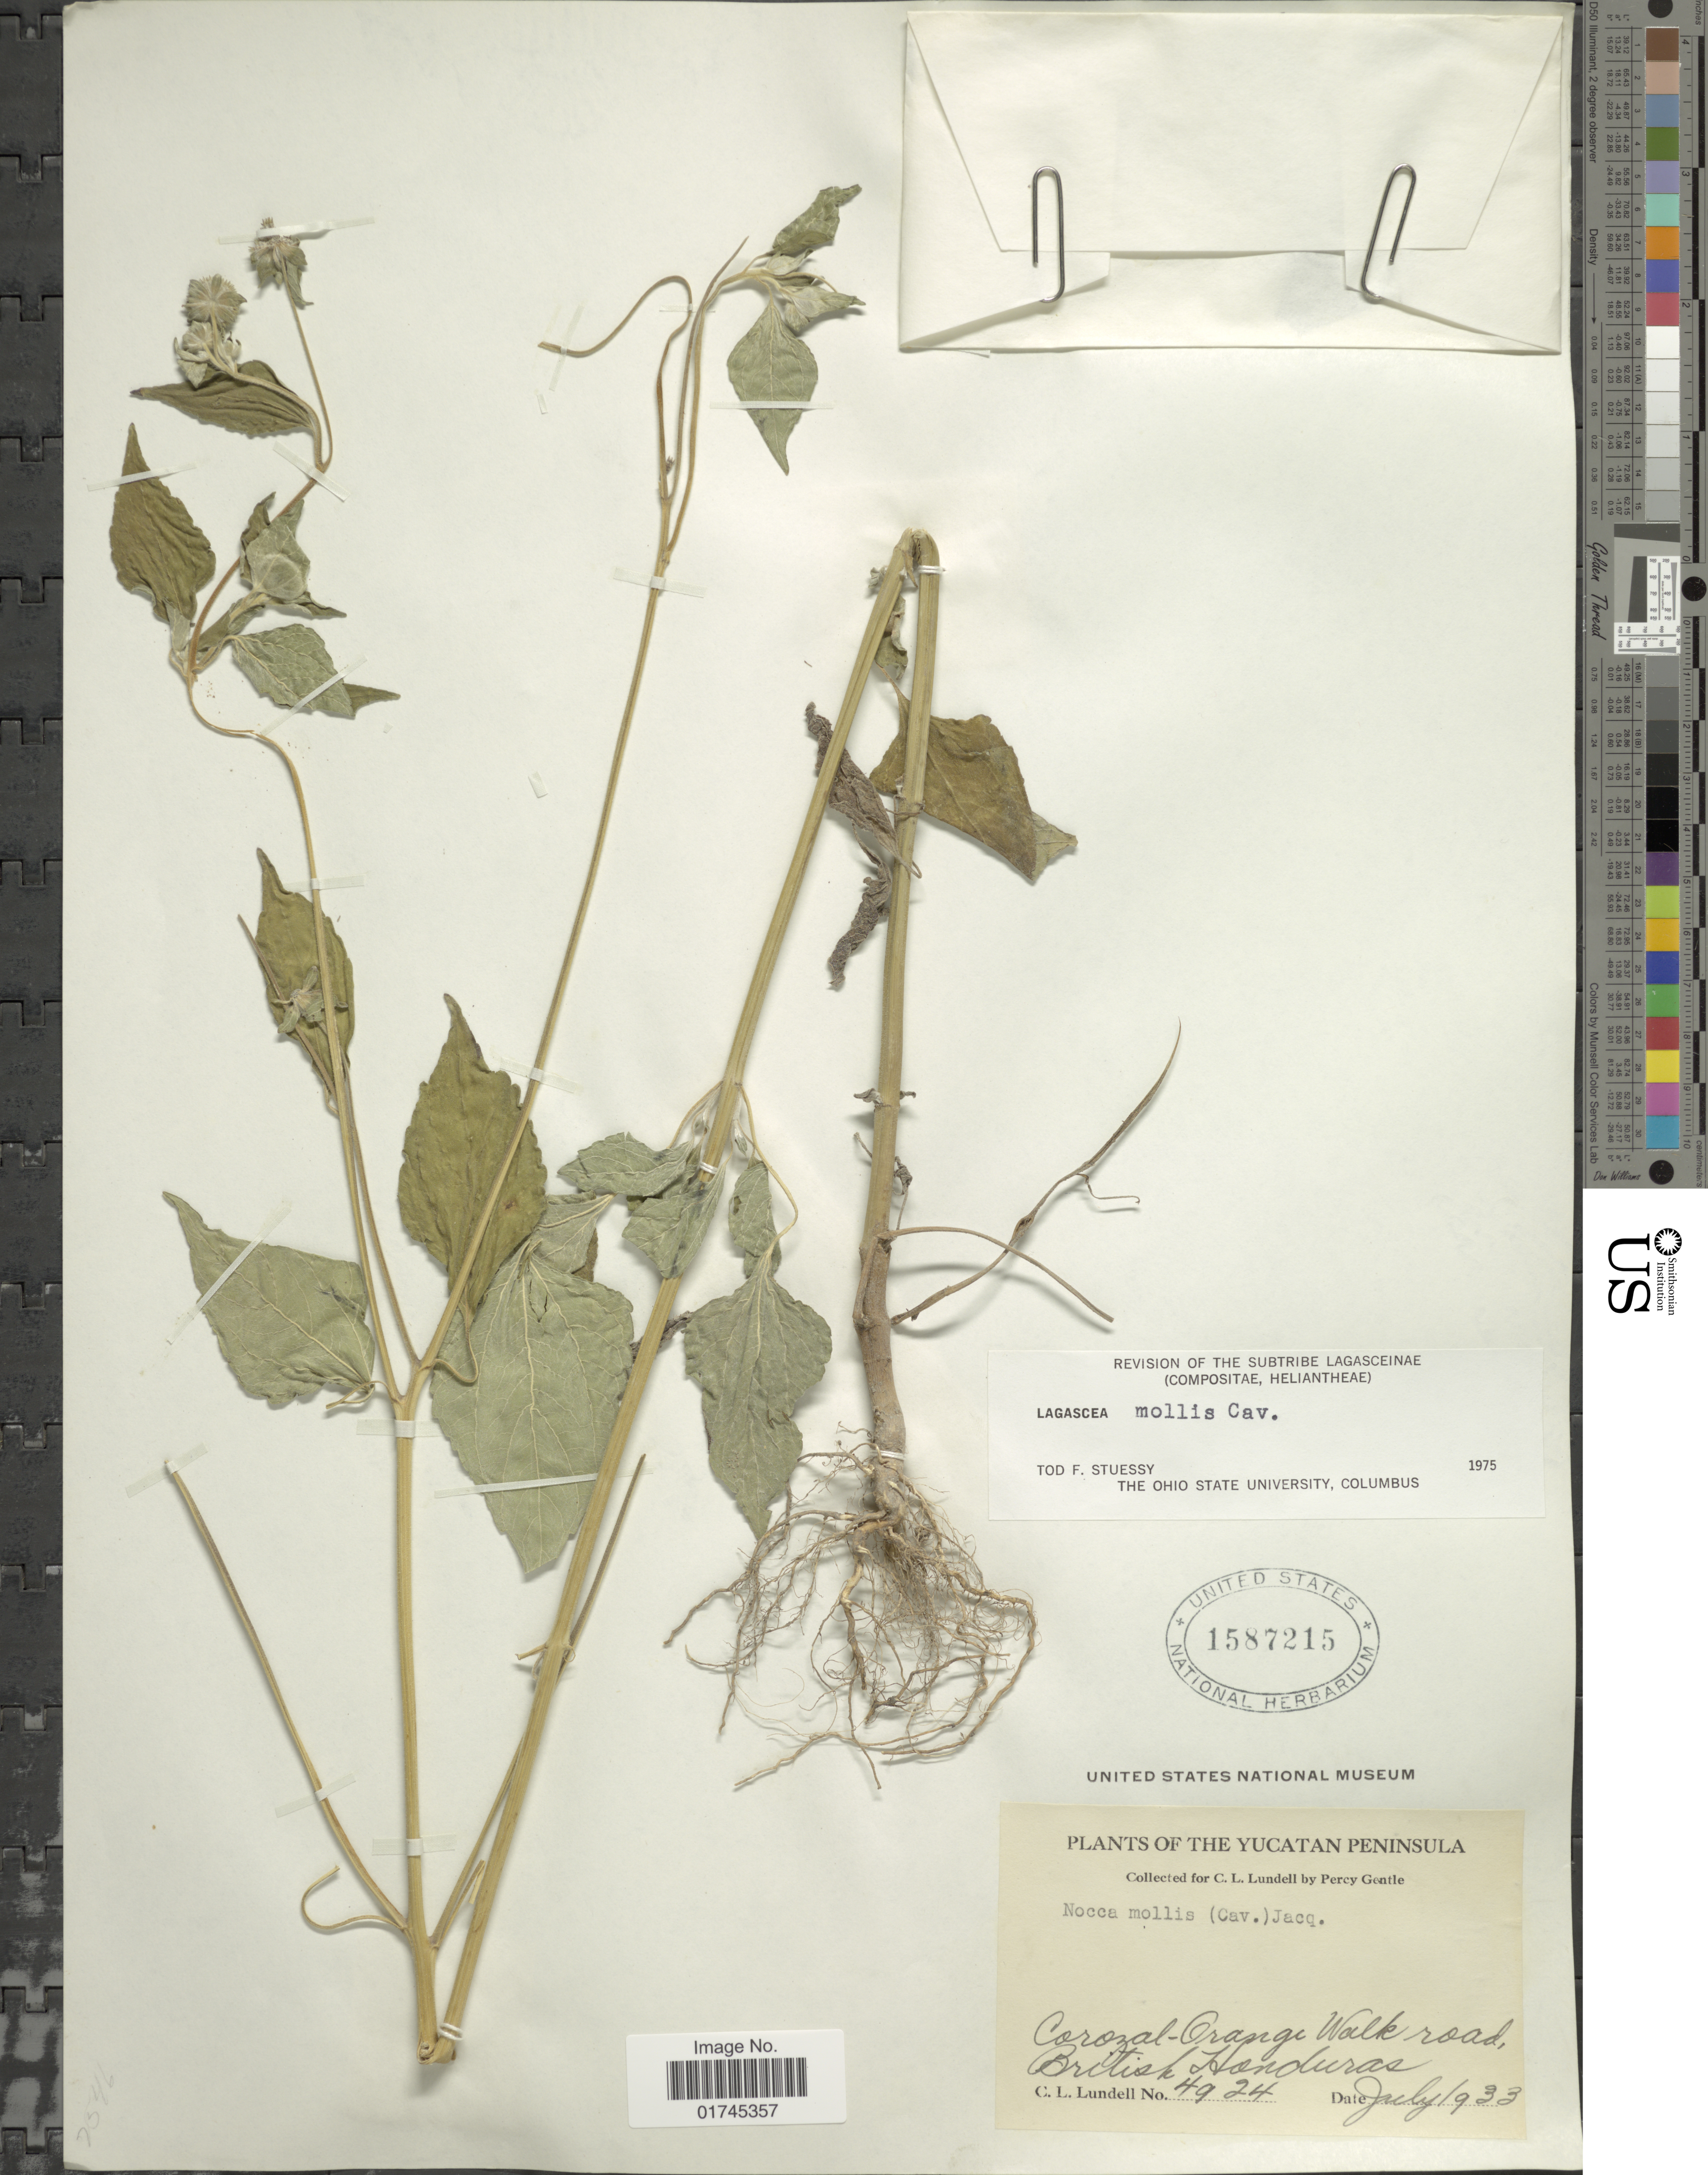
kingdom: Plantae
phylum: Tracheophyta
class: Magnoliopsida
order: Asterales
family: Asteraceae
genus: Lagascea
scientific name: Lagascea mollis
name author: Cav.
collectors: P. H. Gentle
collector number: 4924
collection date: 1933-07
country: Belize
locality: Yucatan Peninsula, Corozal-Orange Walk road, British Honduras.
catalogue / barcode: US 1587215